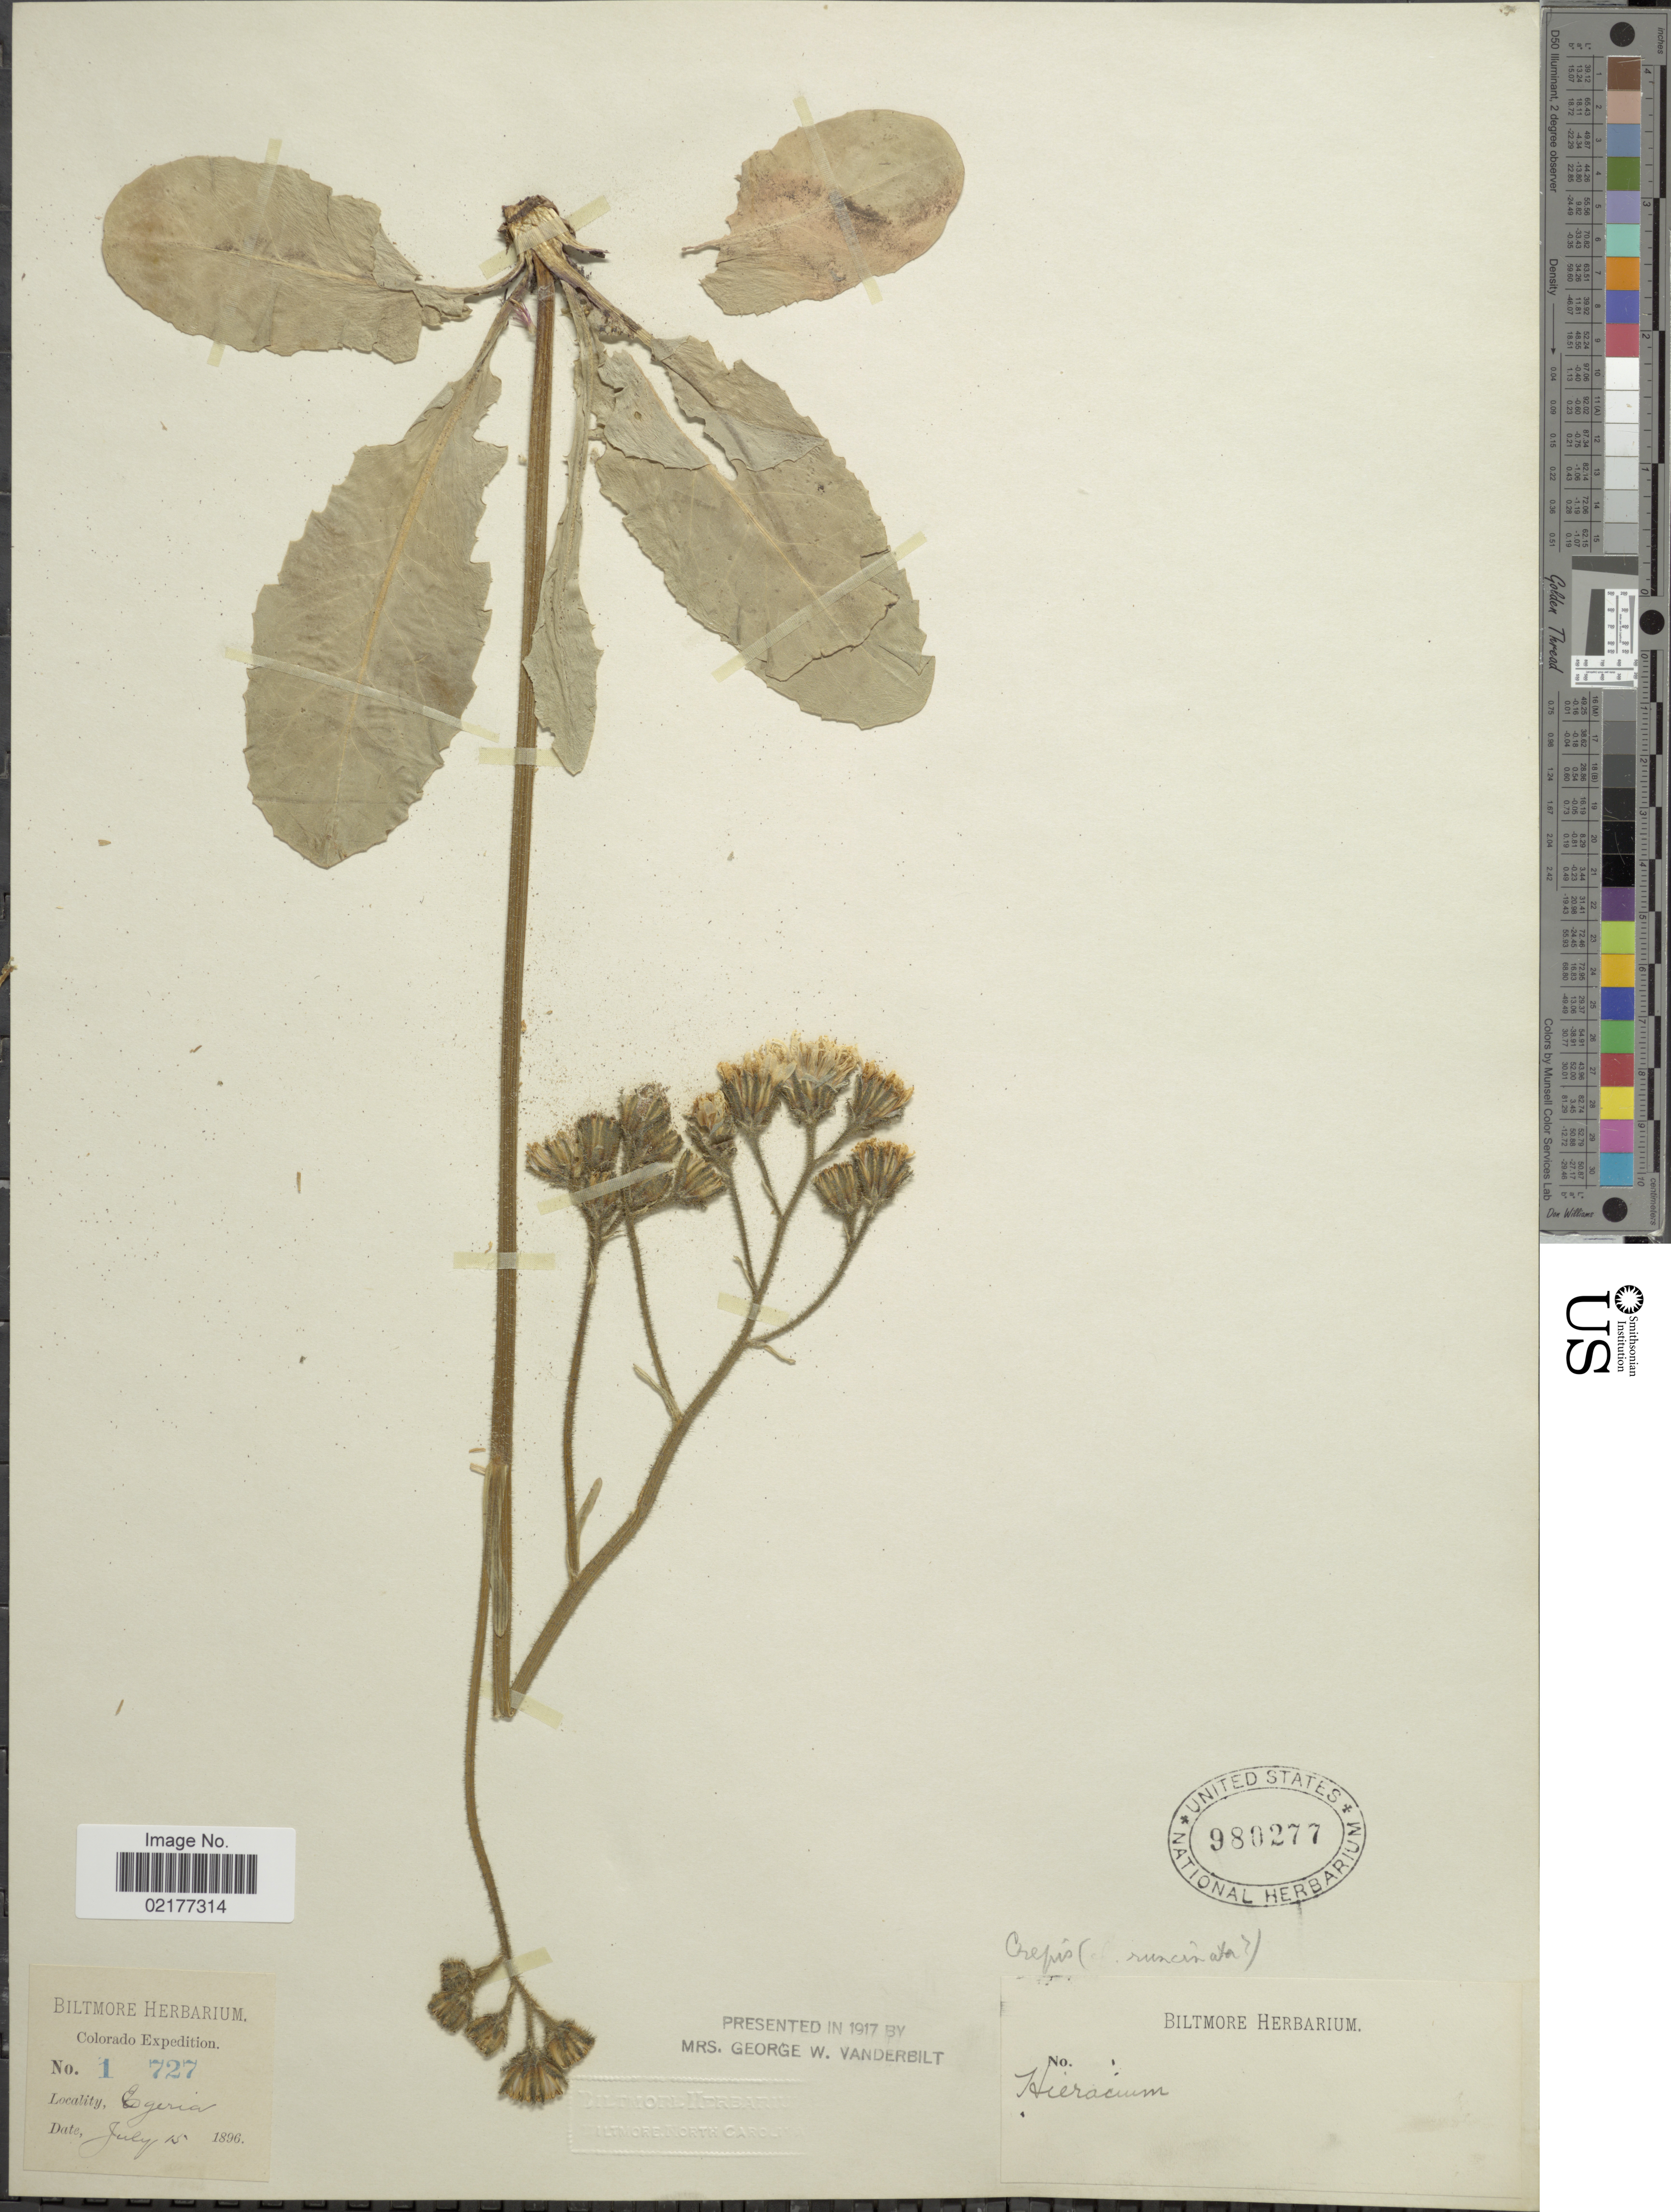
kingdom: Plantae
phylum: Tracheophyta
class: Magnoliopsida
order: Asterales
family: Asteraceae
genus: Crepis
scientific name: Crepis runcinata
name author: Torr. & A. Gray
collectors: ex herb. Biltmore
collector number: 1727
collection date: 1896-07-15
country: United States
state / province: Colorado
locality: Egeria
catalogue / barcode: US 980277